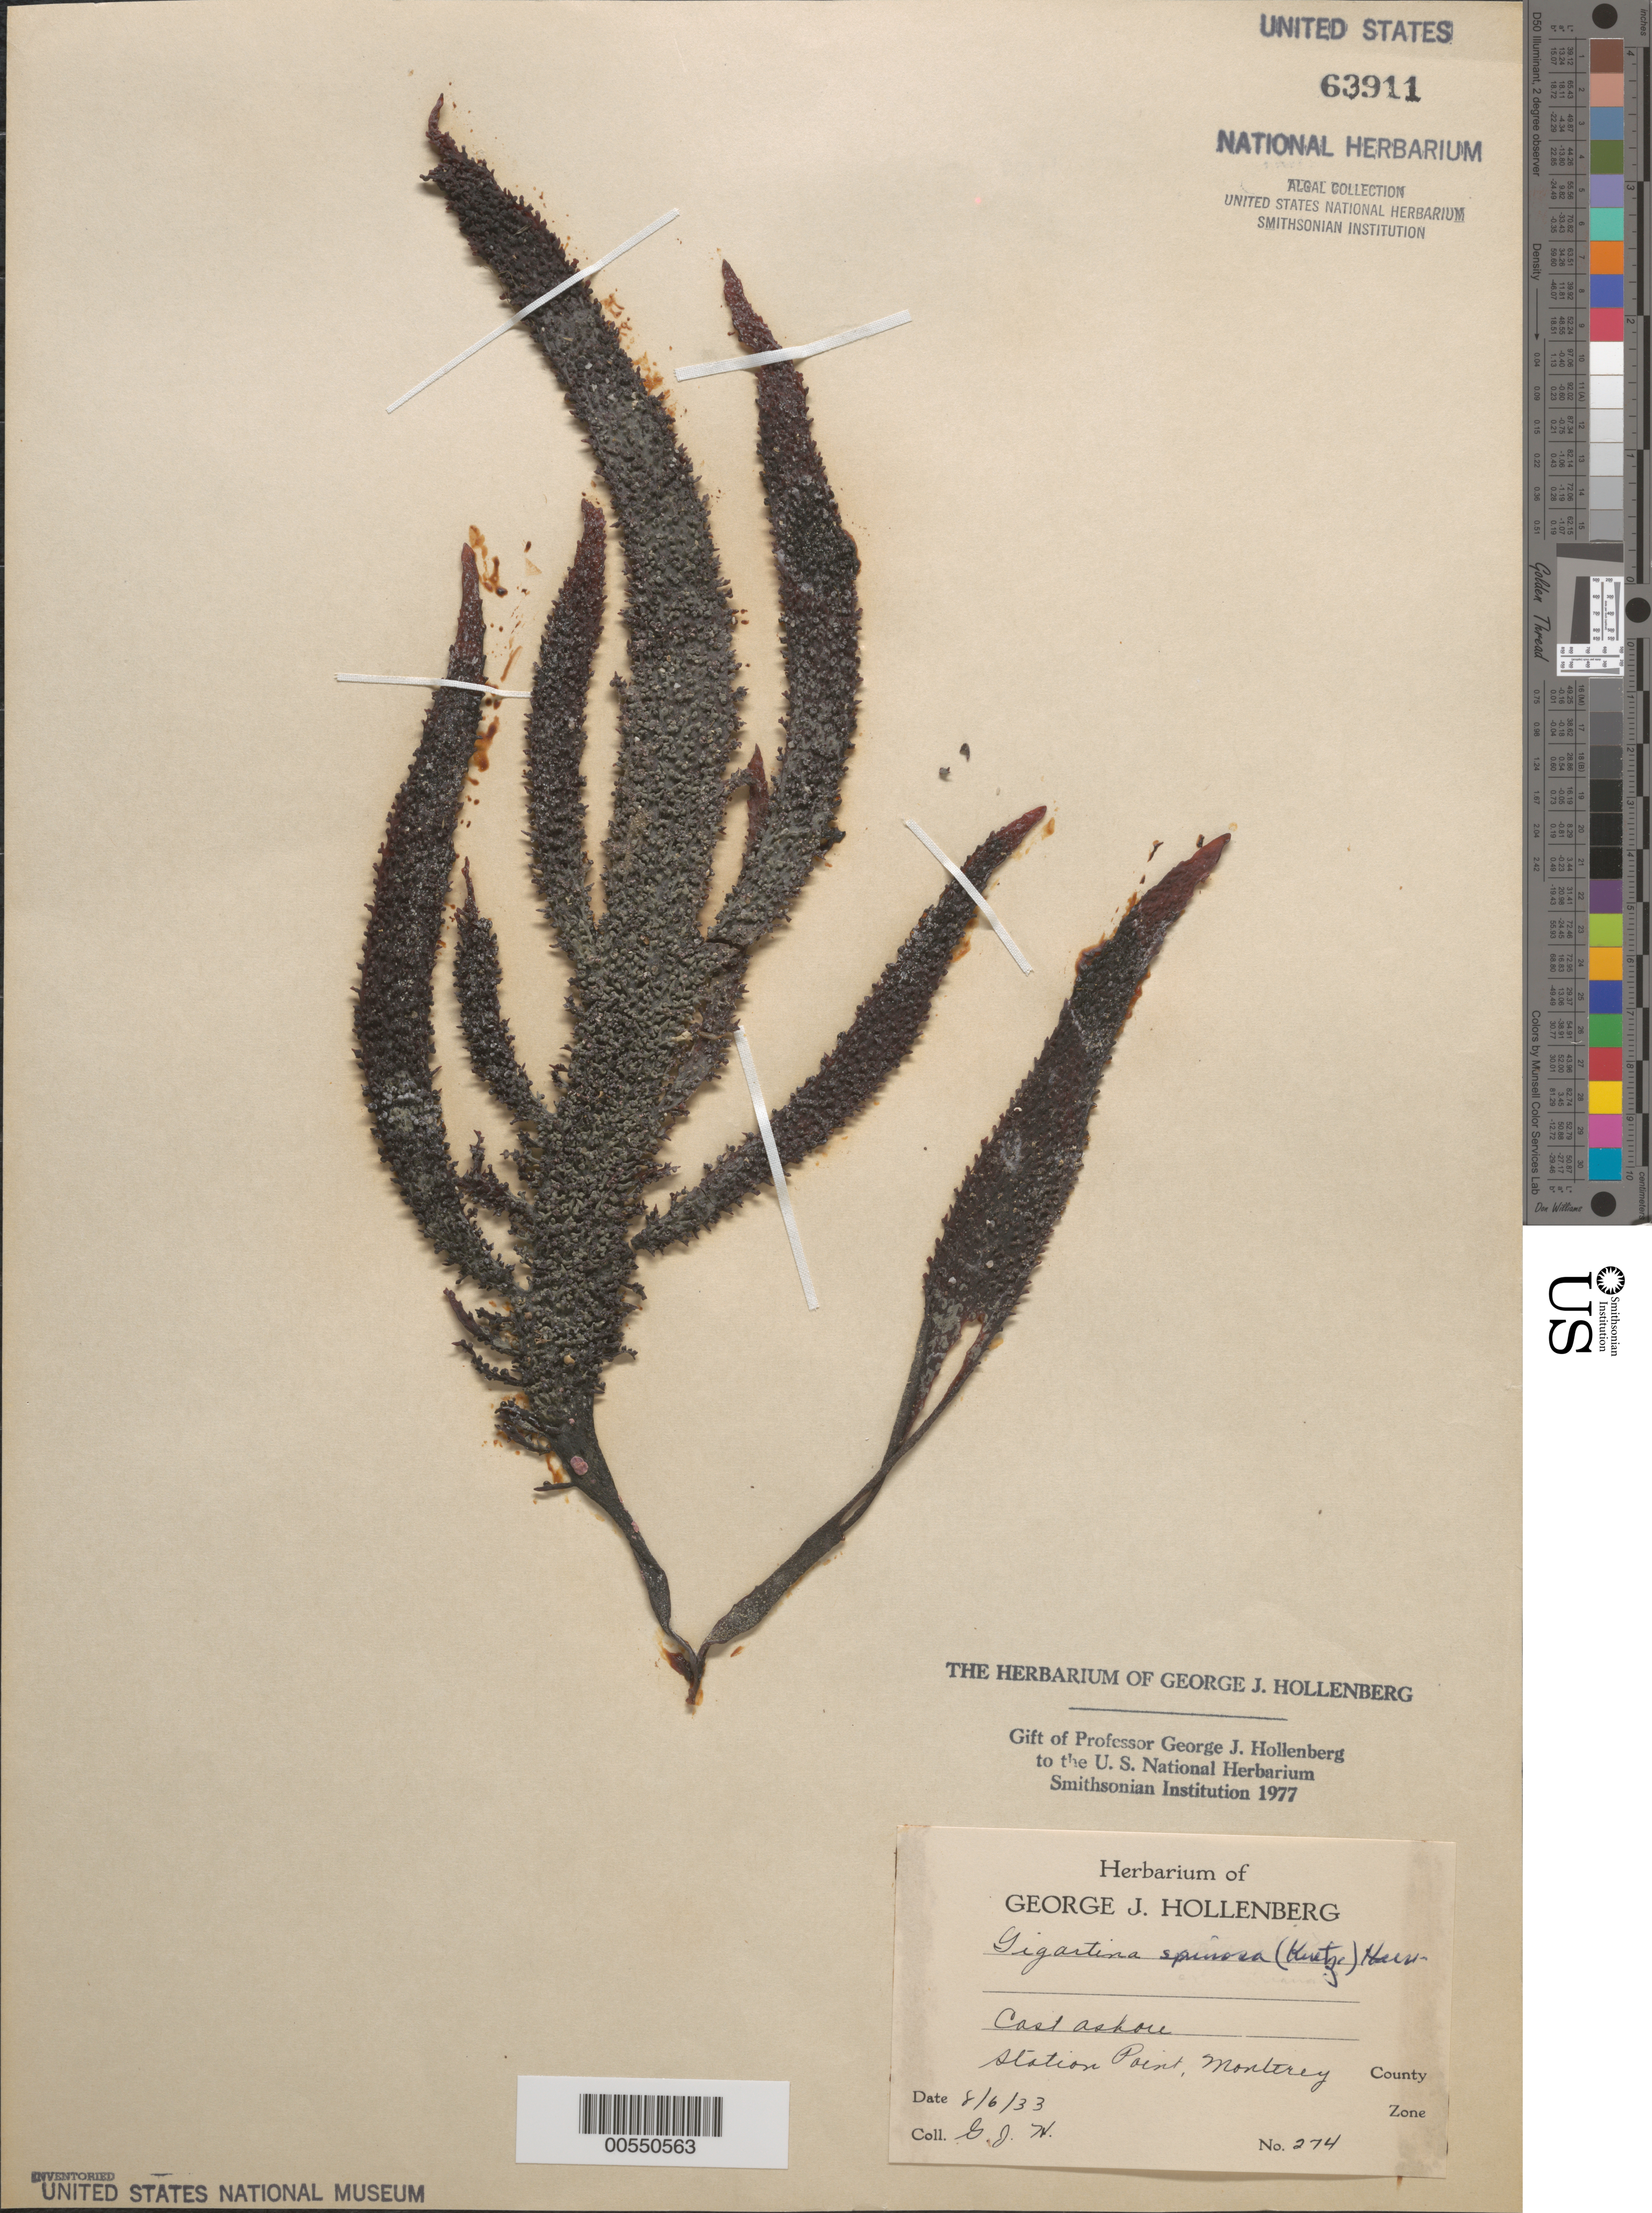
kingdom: Plantae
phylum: Rhodophyta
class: Florideophyceae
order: Gigartinales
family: Gigartinaceae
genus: Chondracanthus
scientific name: Chondracanthus spinosus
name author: (Kütz.) Guiry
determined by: Algae name updating Project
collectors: G. Hollenberg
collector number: GJH 274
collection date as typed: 06 Aug 1933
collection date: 1933-08-06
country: United States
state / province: California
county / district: Monterey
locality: Station Point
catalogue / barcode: US 63911